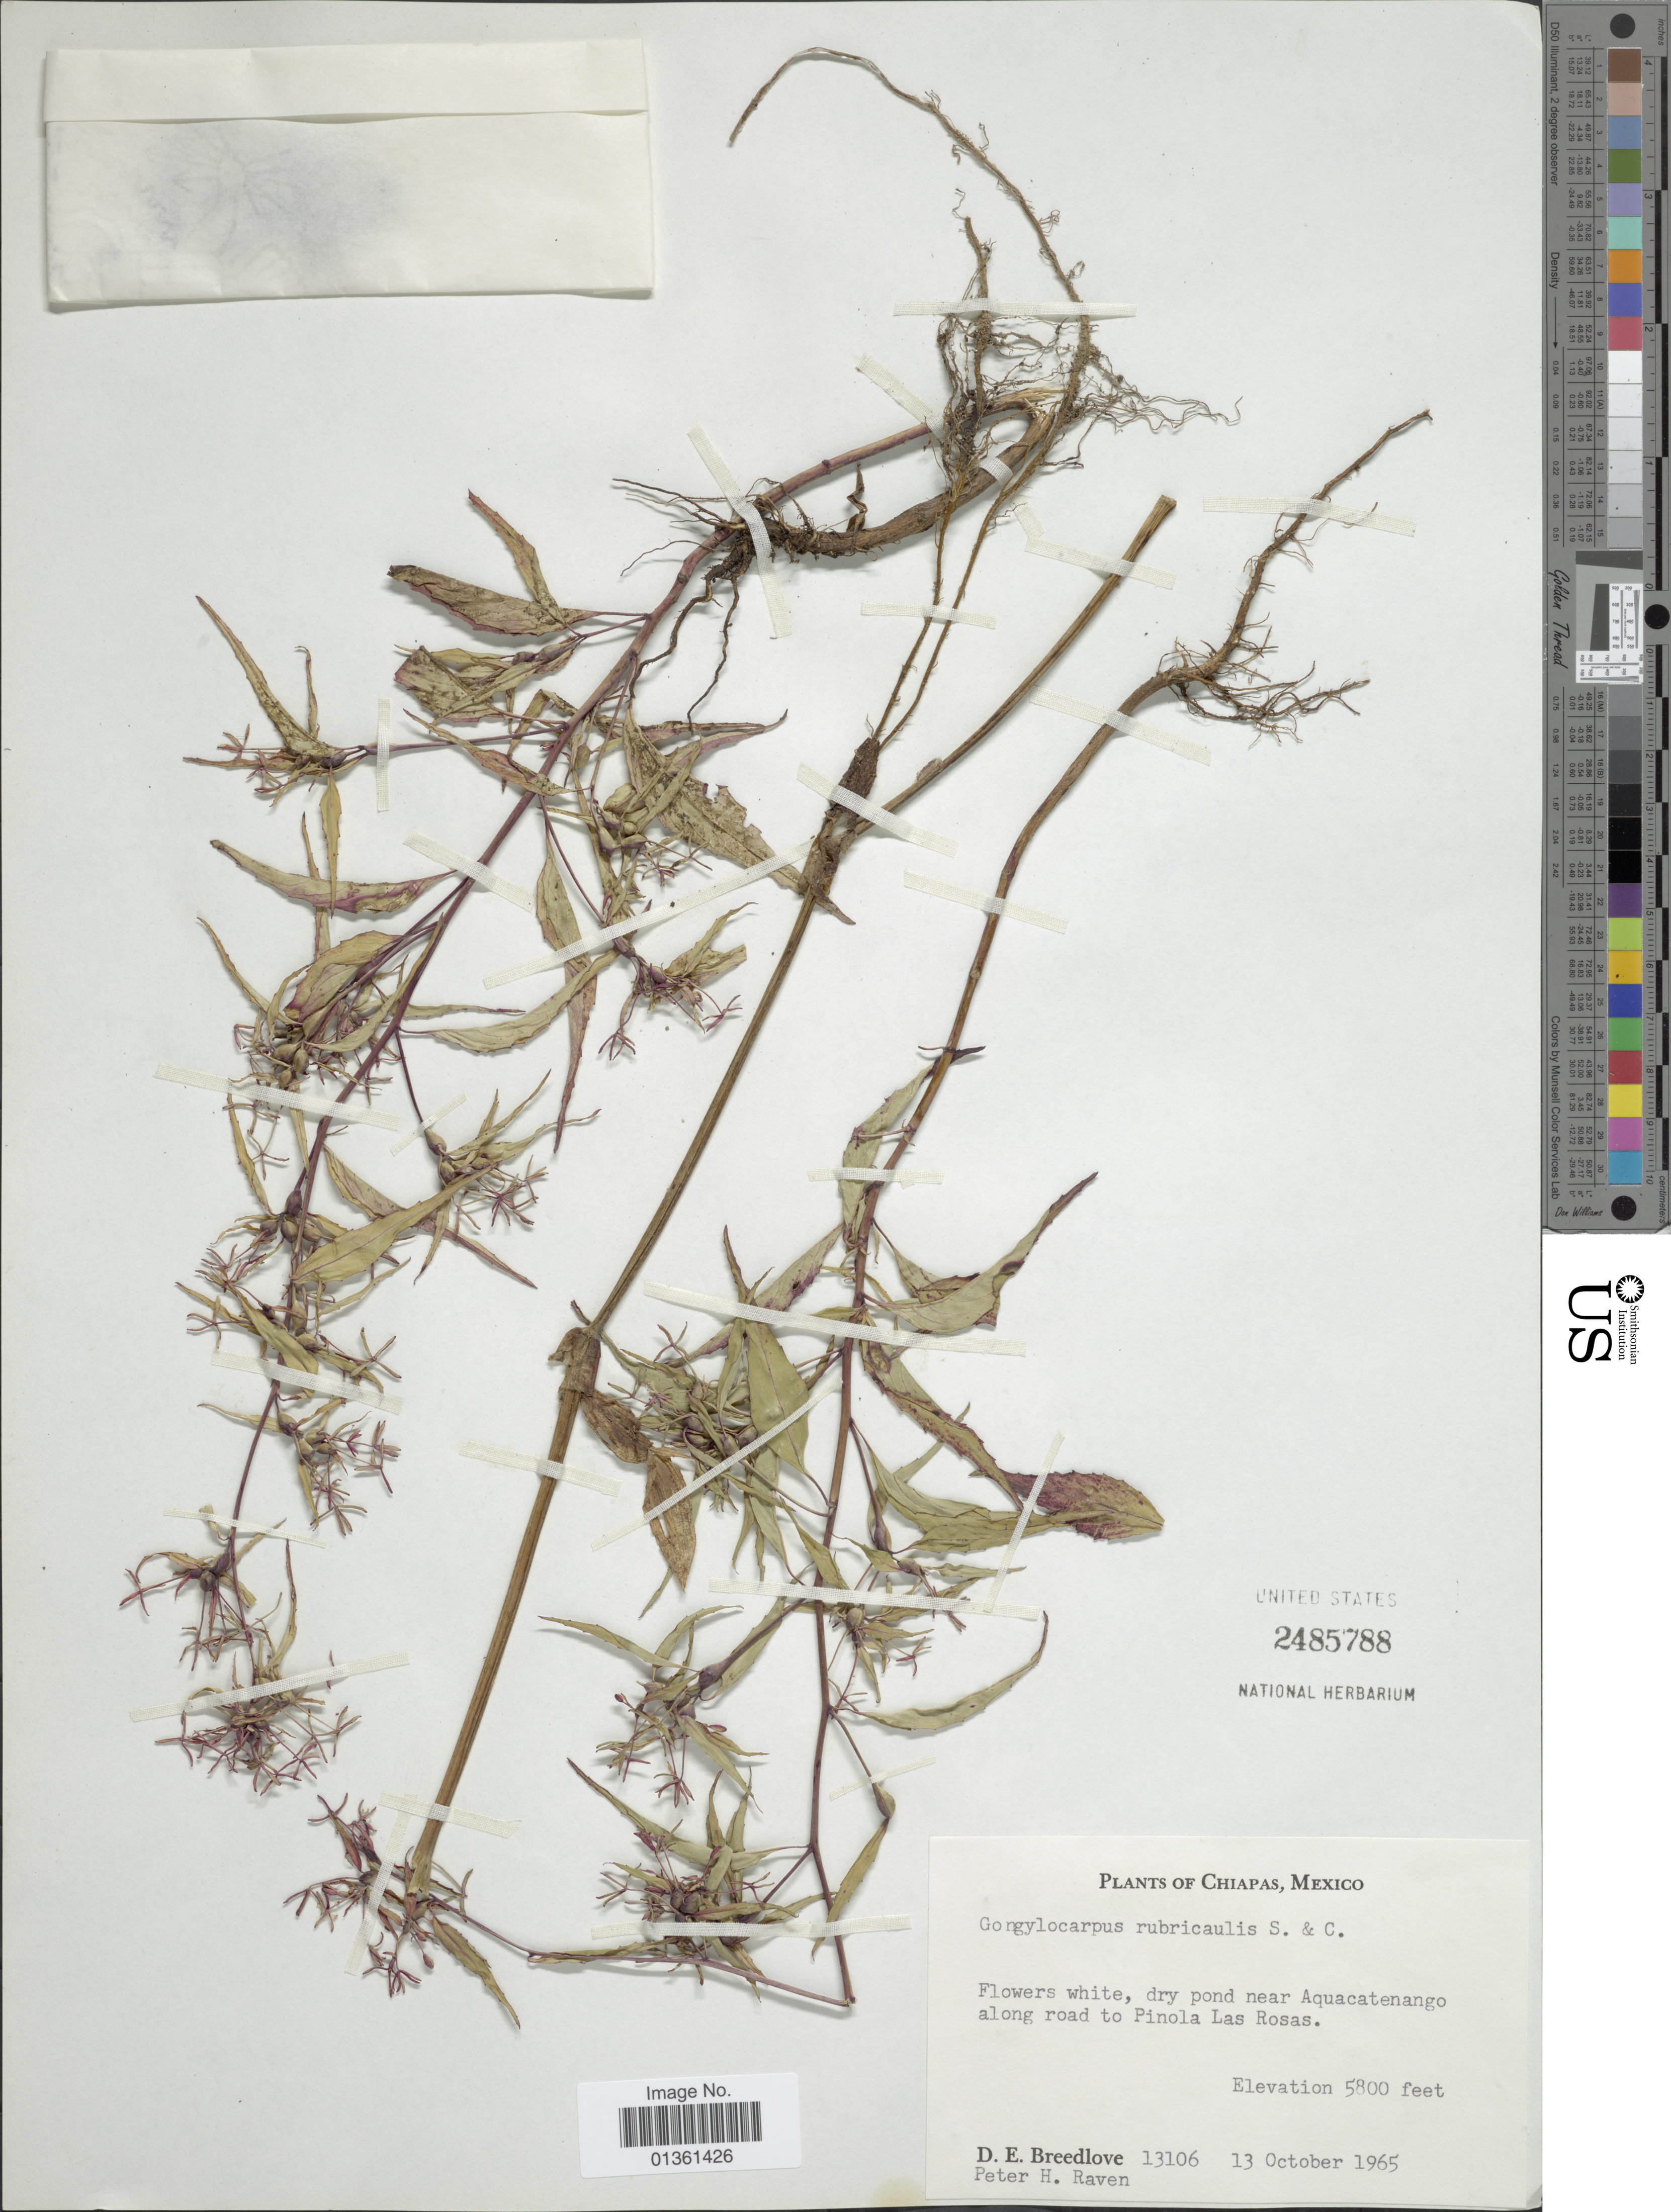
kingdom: Plantae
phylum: Tracheophyta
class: Magnoliopsida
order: Myrtales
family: Onagraceae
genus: Gongylocarpus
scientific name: Gongylocarpus rubricaulis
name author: Schltdl. & Cham.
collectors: D. E. Breedlove & P. Raven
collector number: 13106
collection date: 1965-10-13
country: Mexico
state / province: Chiapas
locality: Dry pond near Aquacatenango along road to Pinola Las Rosas.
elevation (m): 1768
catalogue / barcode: US 2485788